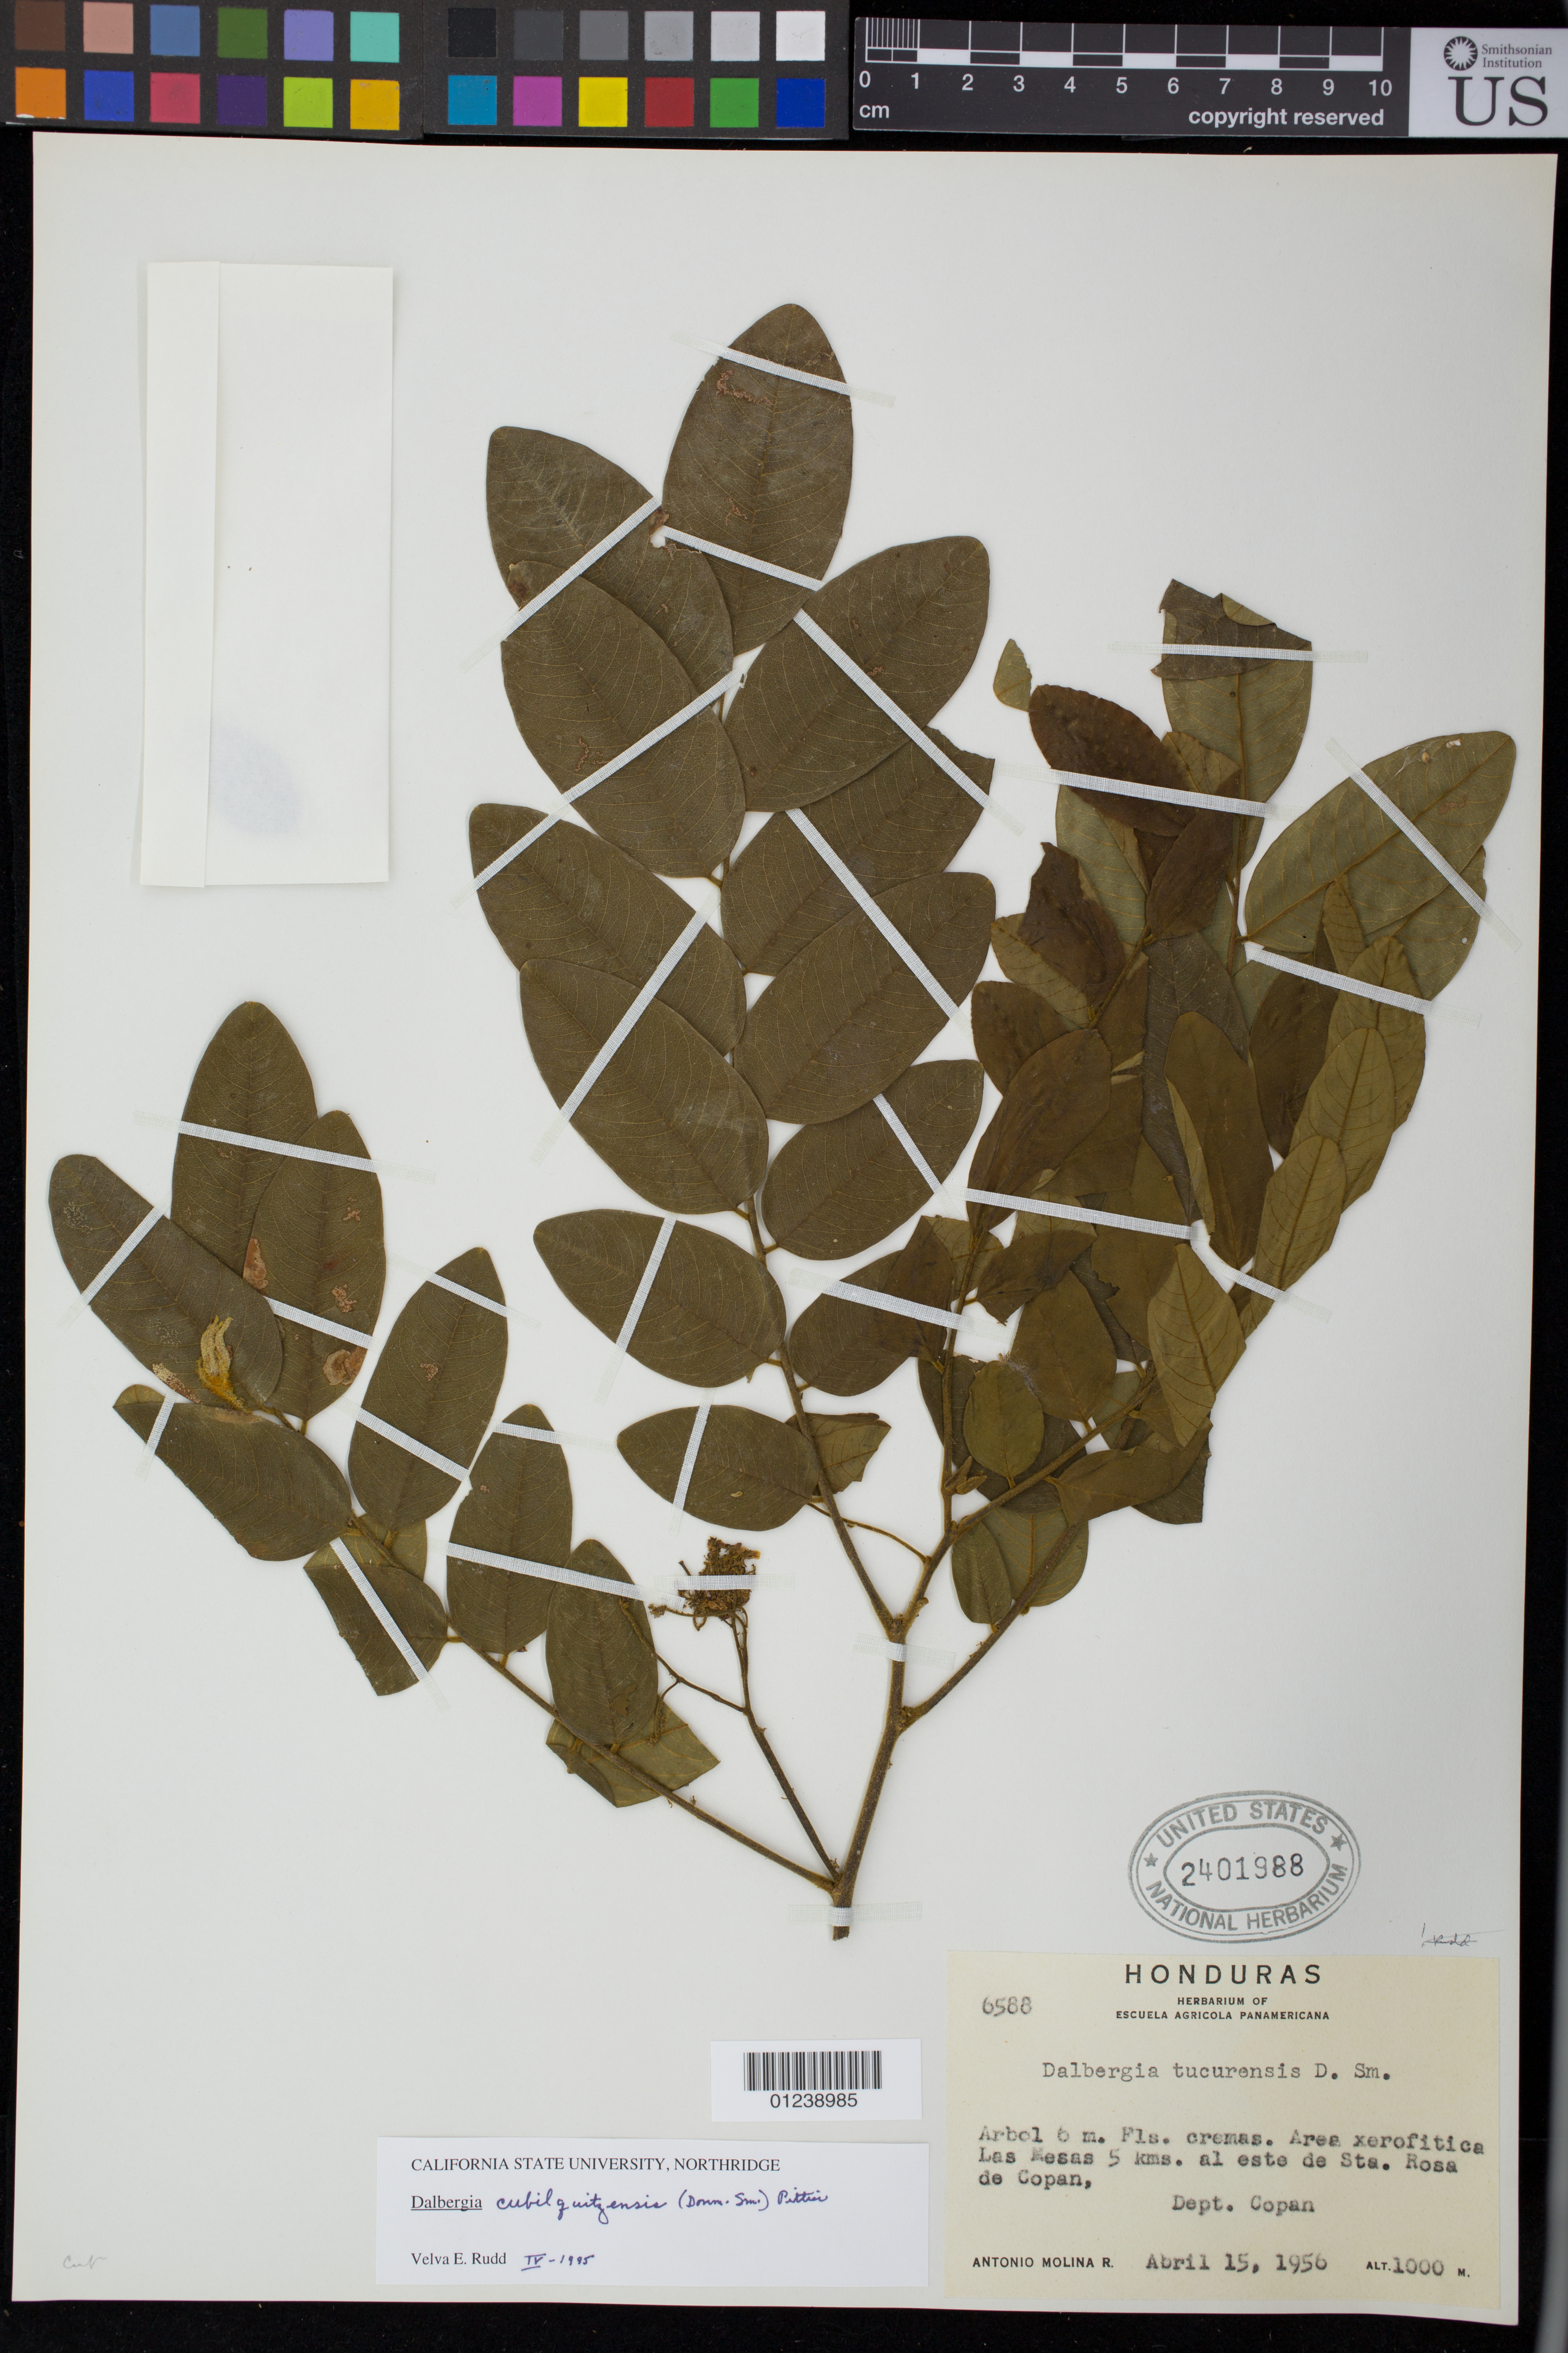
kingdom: Plantae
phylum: Tracheophyta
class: Magnoliopsida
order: Fabales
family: Fabaceae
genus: Dalbergia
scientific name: Dalbergia cubilquitzensis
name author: (Donn. Sm.) Pittier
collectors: A. Molina R.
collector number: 6588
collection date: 1956-04-15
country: Honduras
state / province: Copán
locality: Area xerofitica Las Mesas 5 kms. al este de Sta. Rosa de copan.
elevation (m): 1000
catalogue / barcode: US 2401988